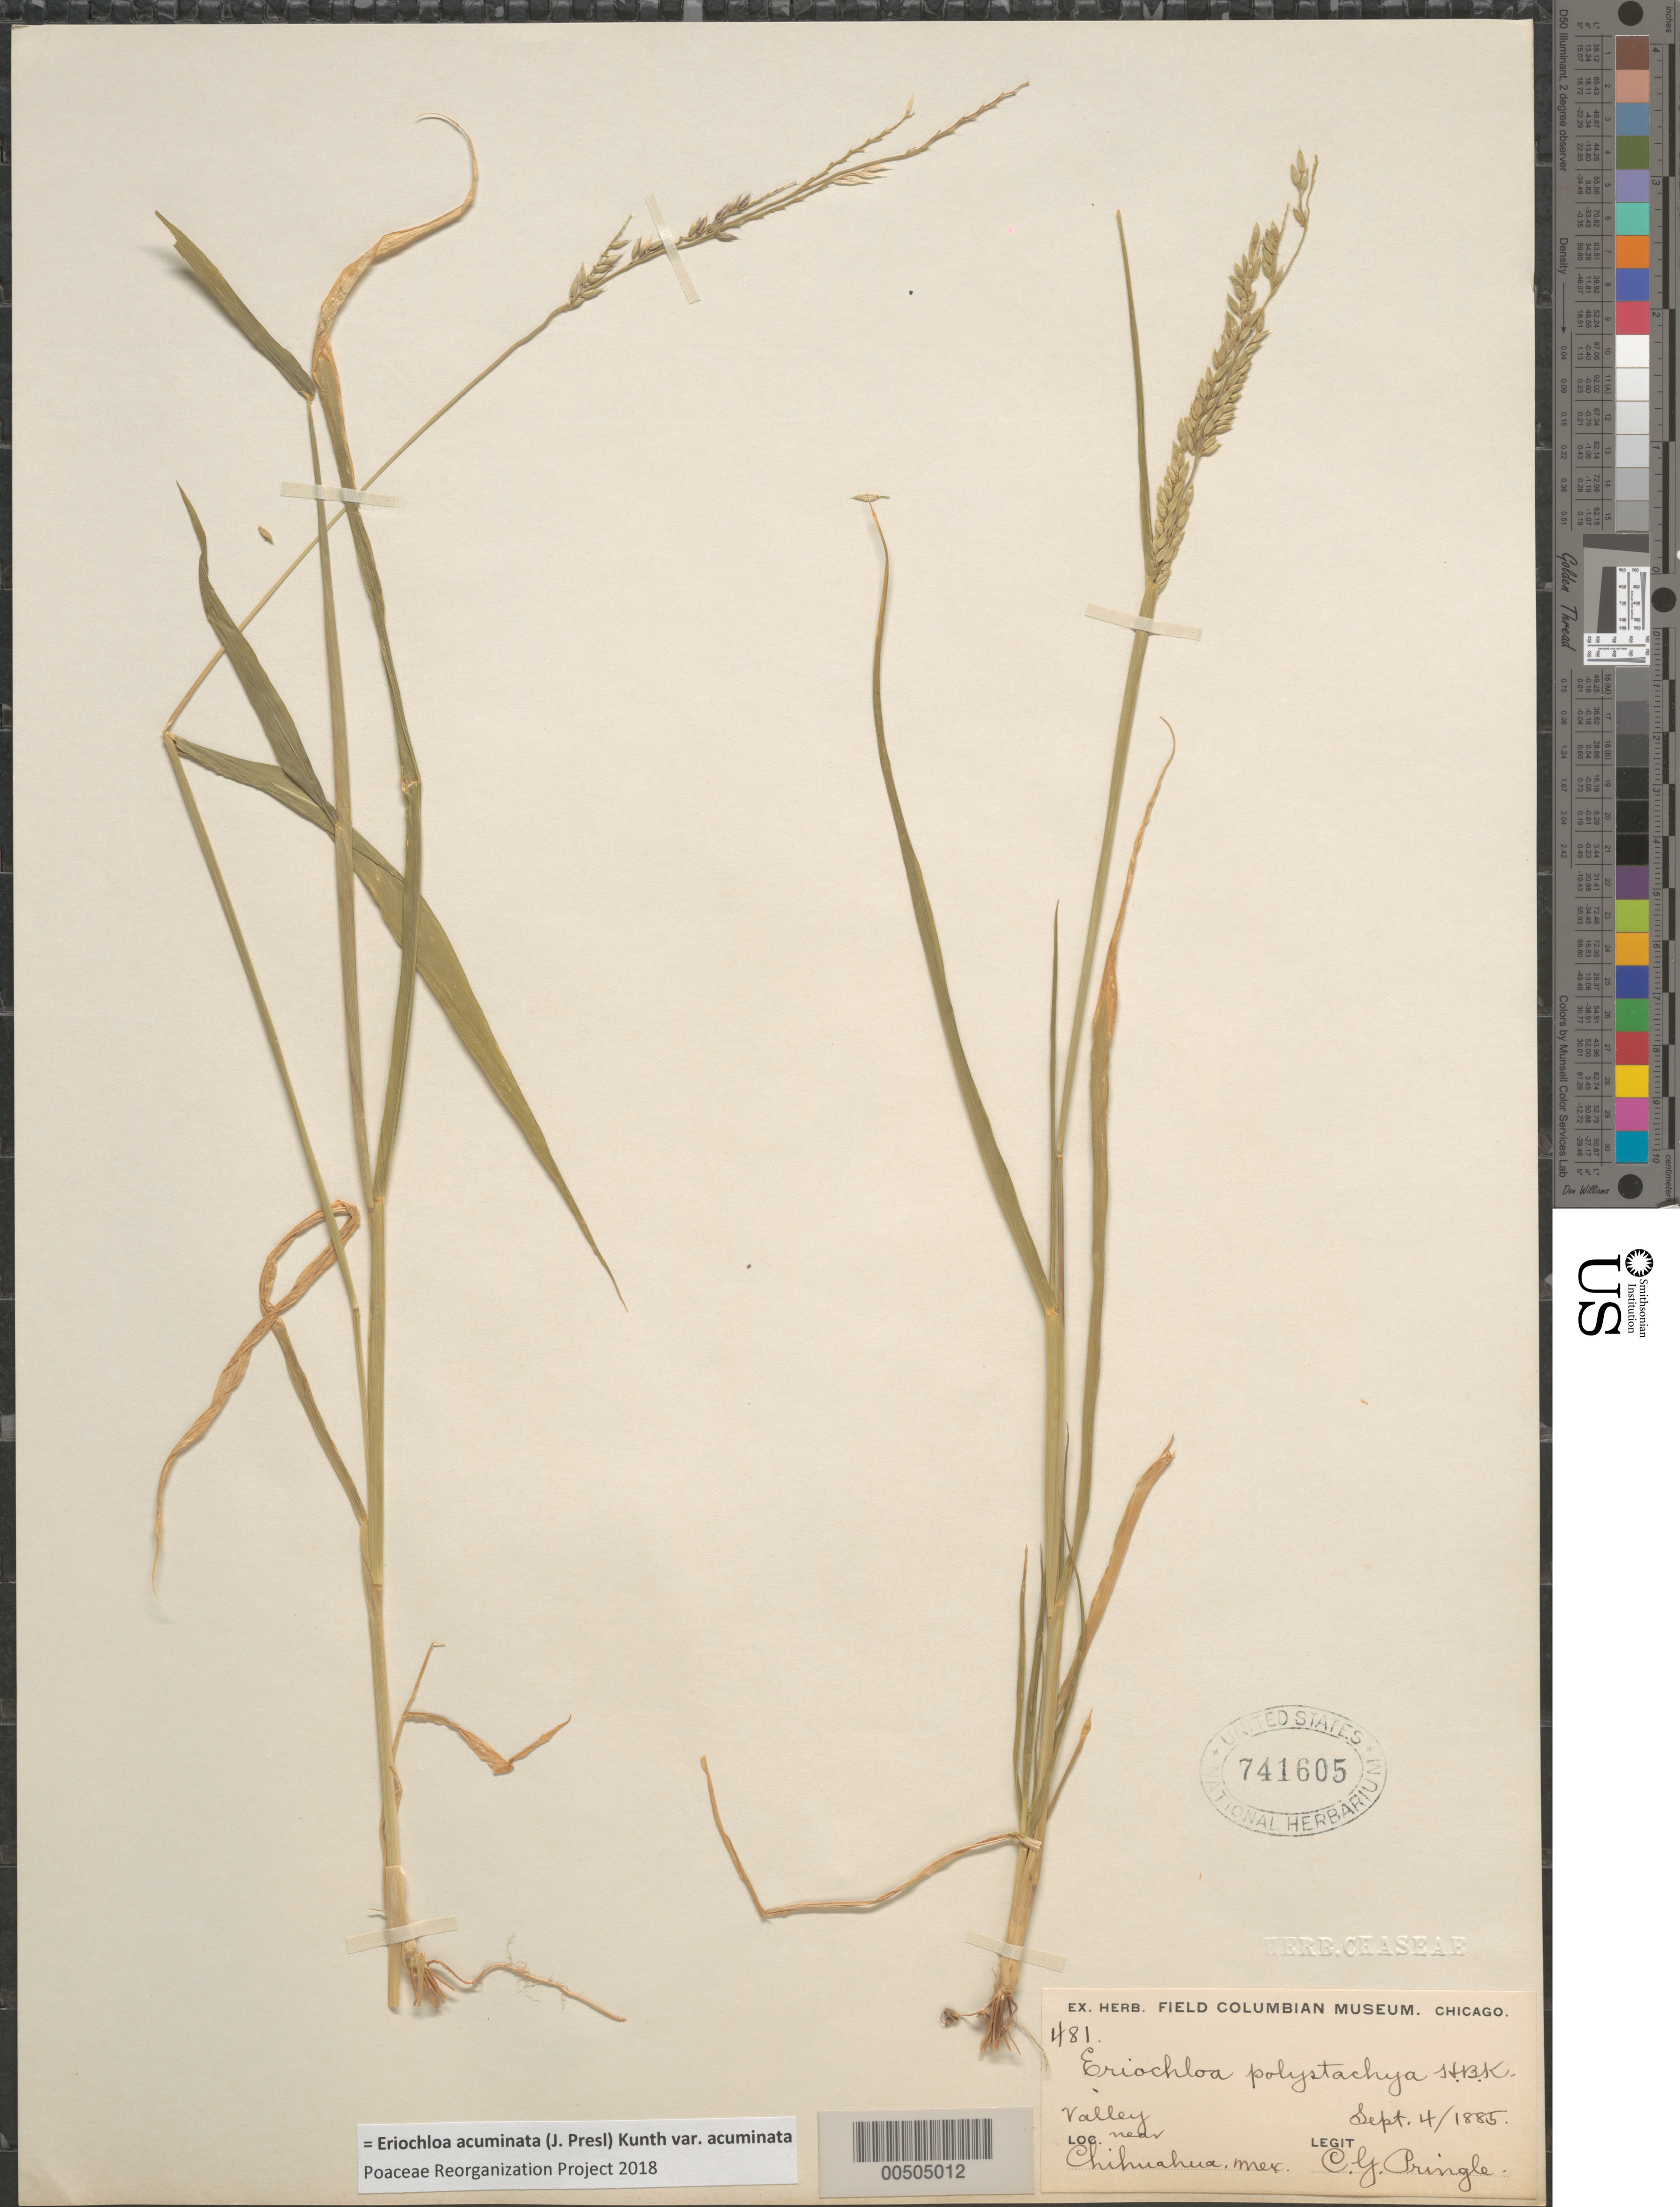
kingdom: Plantae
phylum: Tracheophyta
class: Liliopsida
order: Poales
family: Poaceae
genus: Eriochloa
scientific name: Eriochloa acuminata var. acuminata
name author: (J. Presl) Kunth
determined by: Poaceae Reorganization Project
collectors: C. G. Pringle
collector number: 481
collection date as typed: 4 Sep 1885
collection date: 1885-09-04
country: Mexico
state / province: Chihuahua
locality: Valley near Chihuahua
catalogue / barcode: US 741605